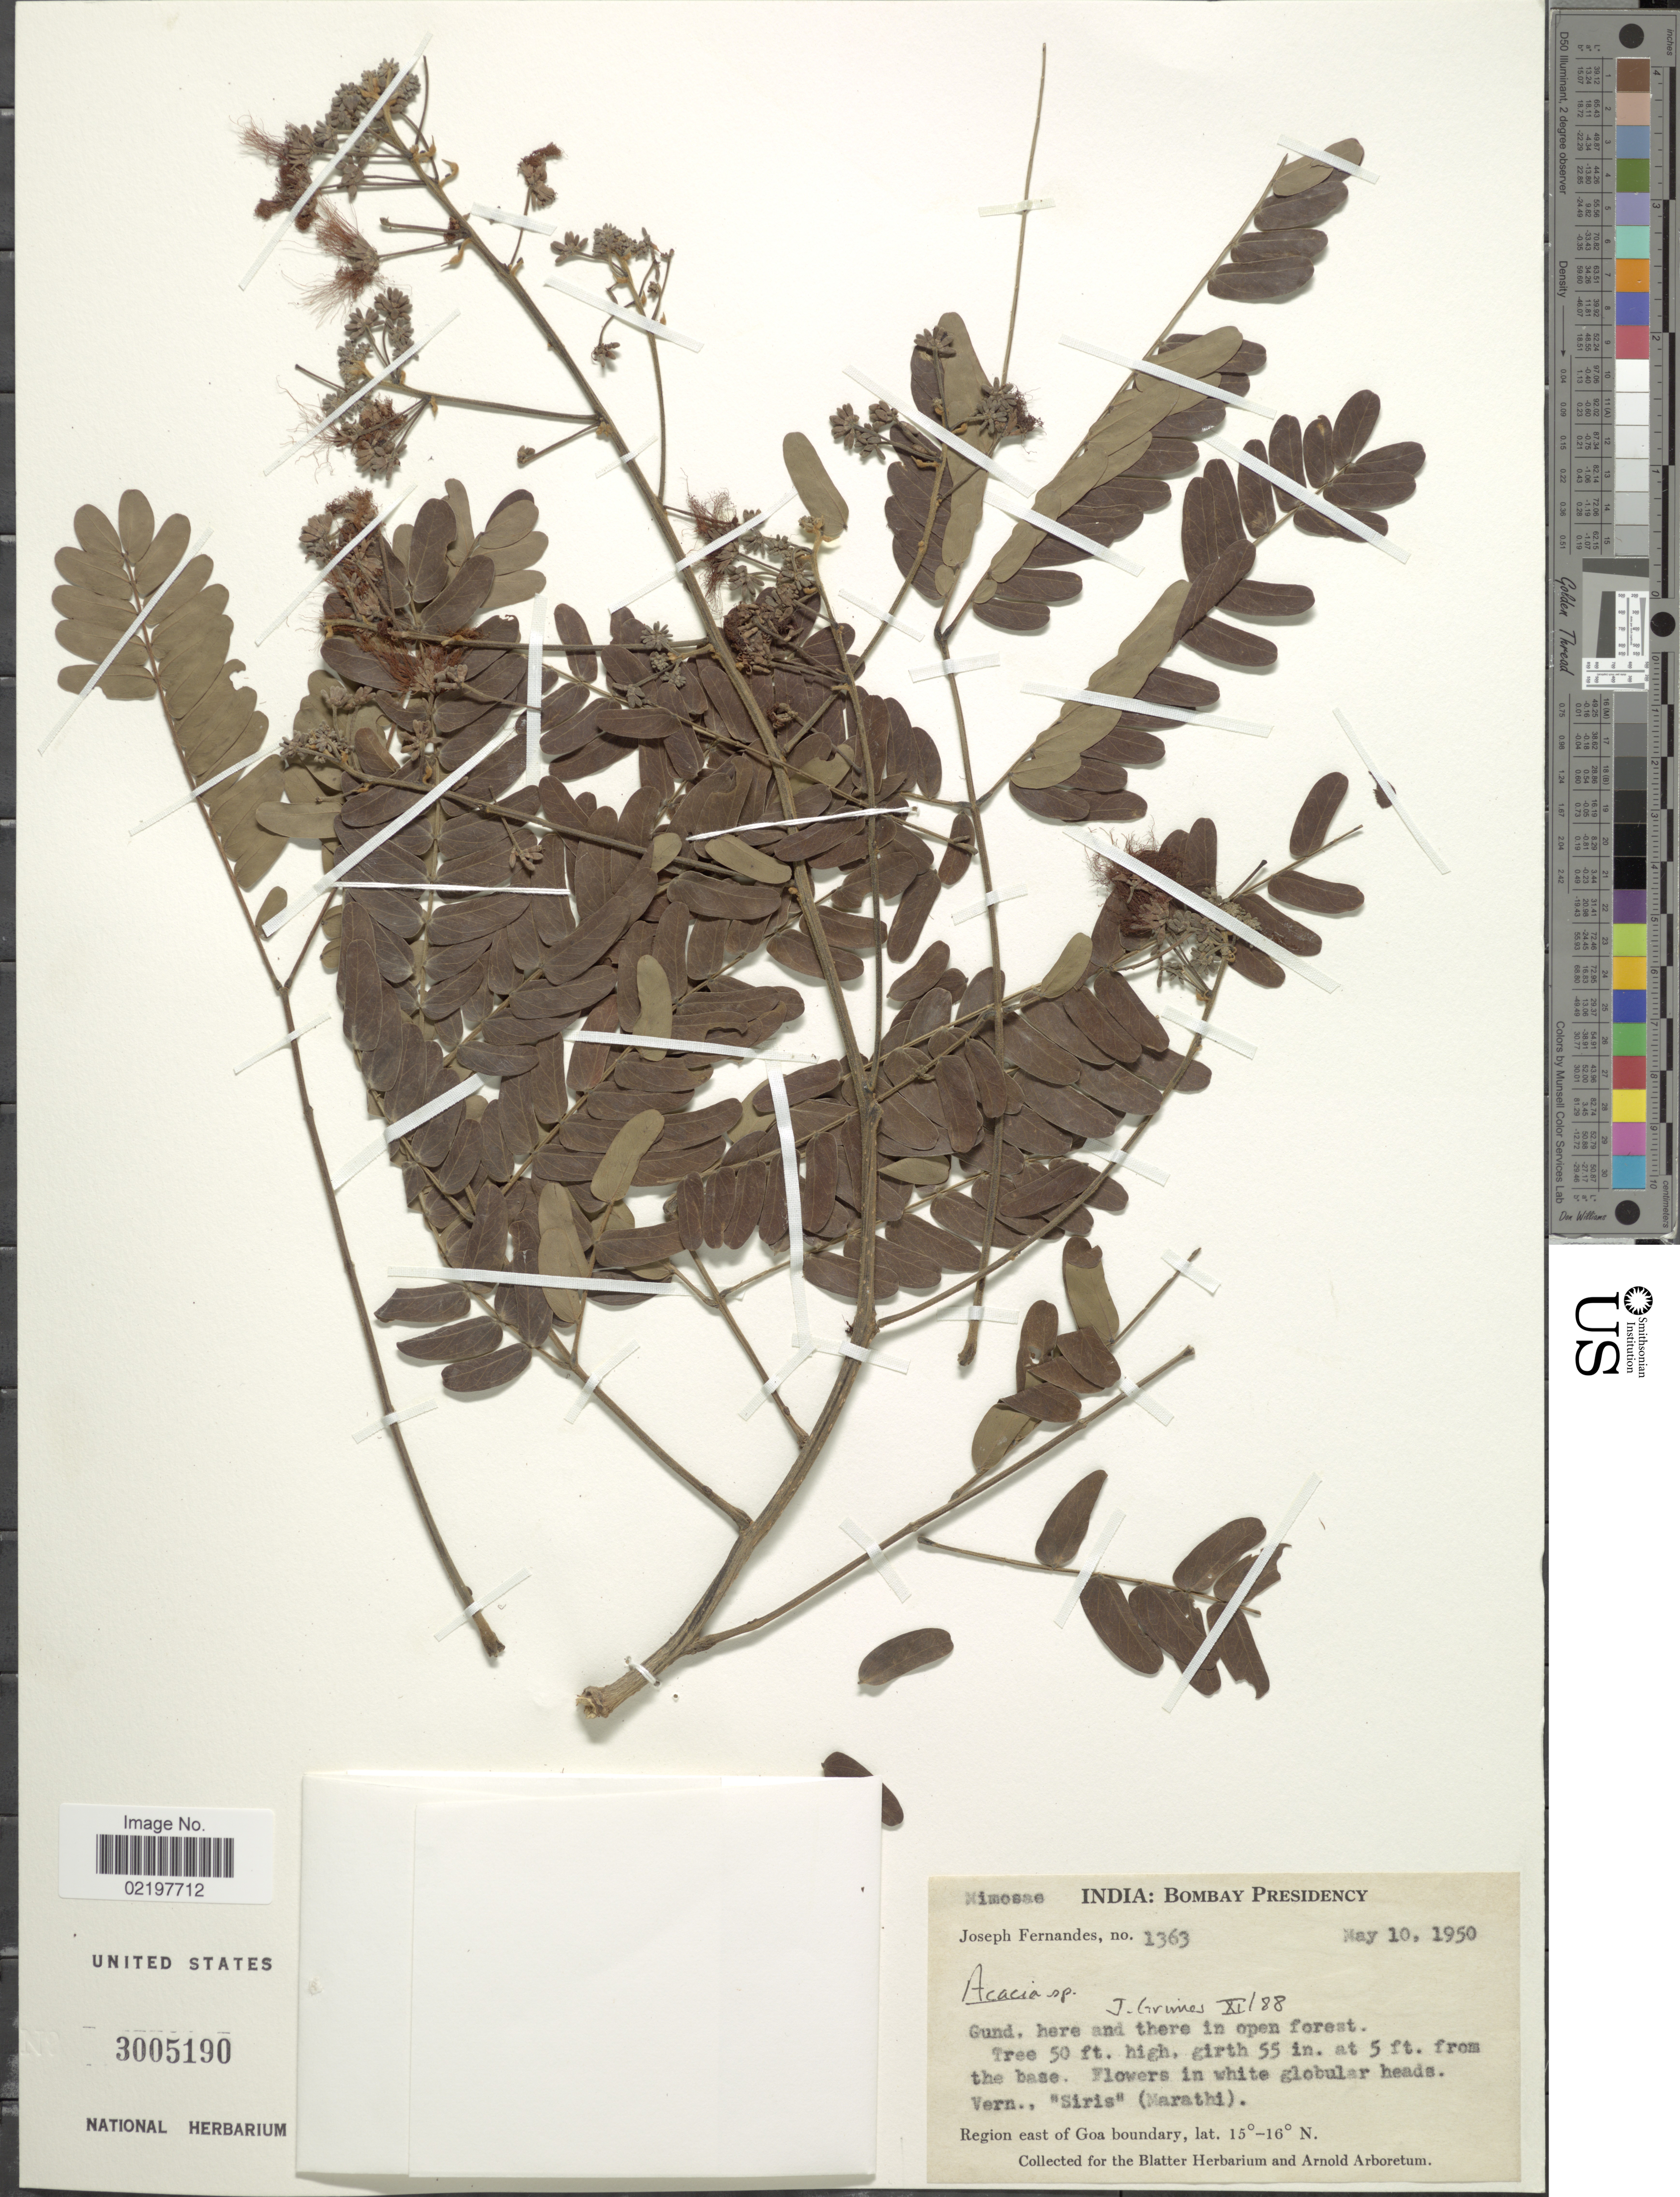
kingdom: Plantae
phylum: Tracheophyta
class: Magnoliopsida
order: Fabales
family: Fabaceae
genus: Albizia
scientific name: Albizia odoratissima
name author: (L. f.) Benth.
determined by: Strong, Mark T., (BOT), Smithsonian Institution - National Museum of Natural History (UNITED STATES)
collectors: J. Fernandes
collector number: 1363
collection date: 1950-05-10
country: India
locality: India: Bombay Presidency, Siris (Marathi), Region east of Goa boundary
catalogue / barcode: US 3005190